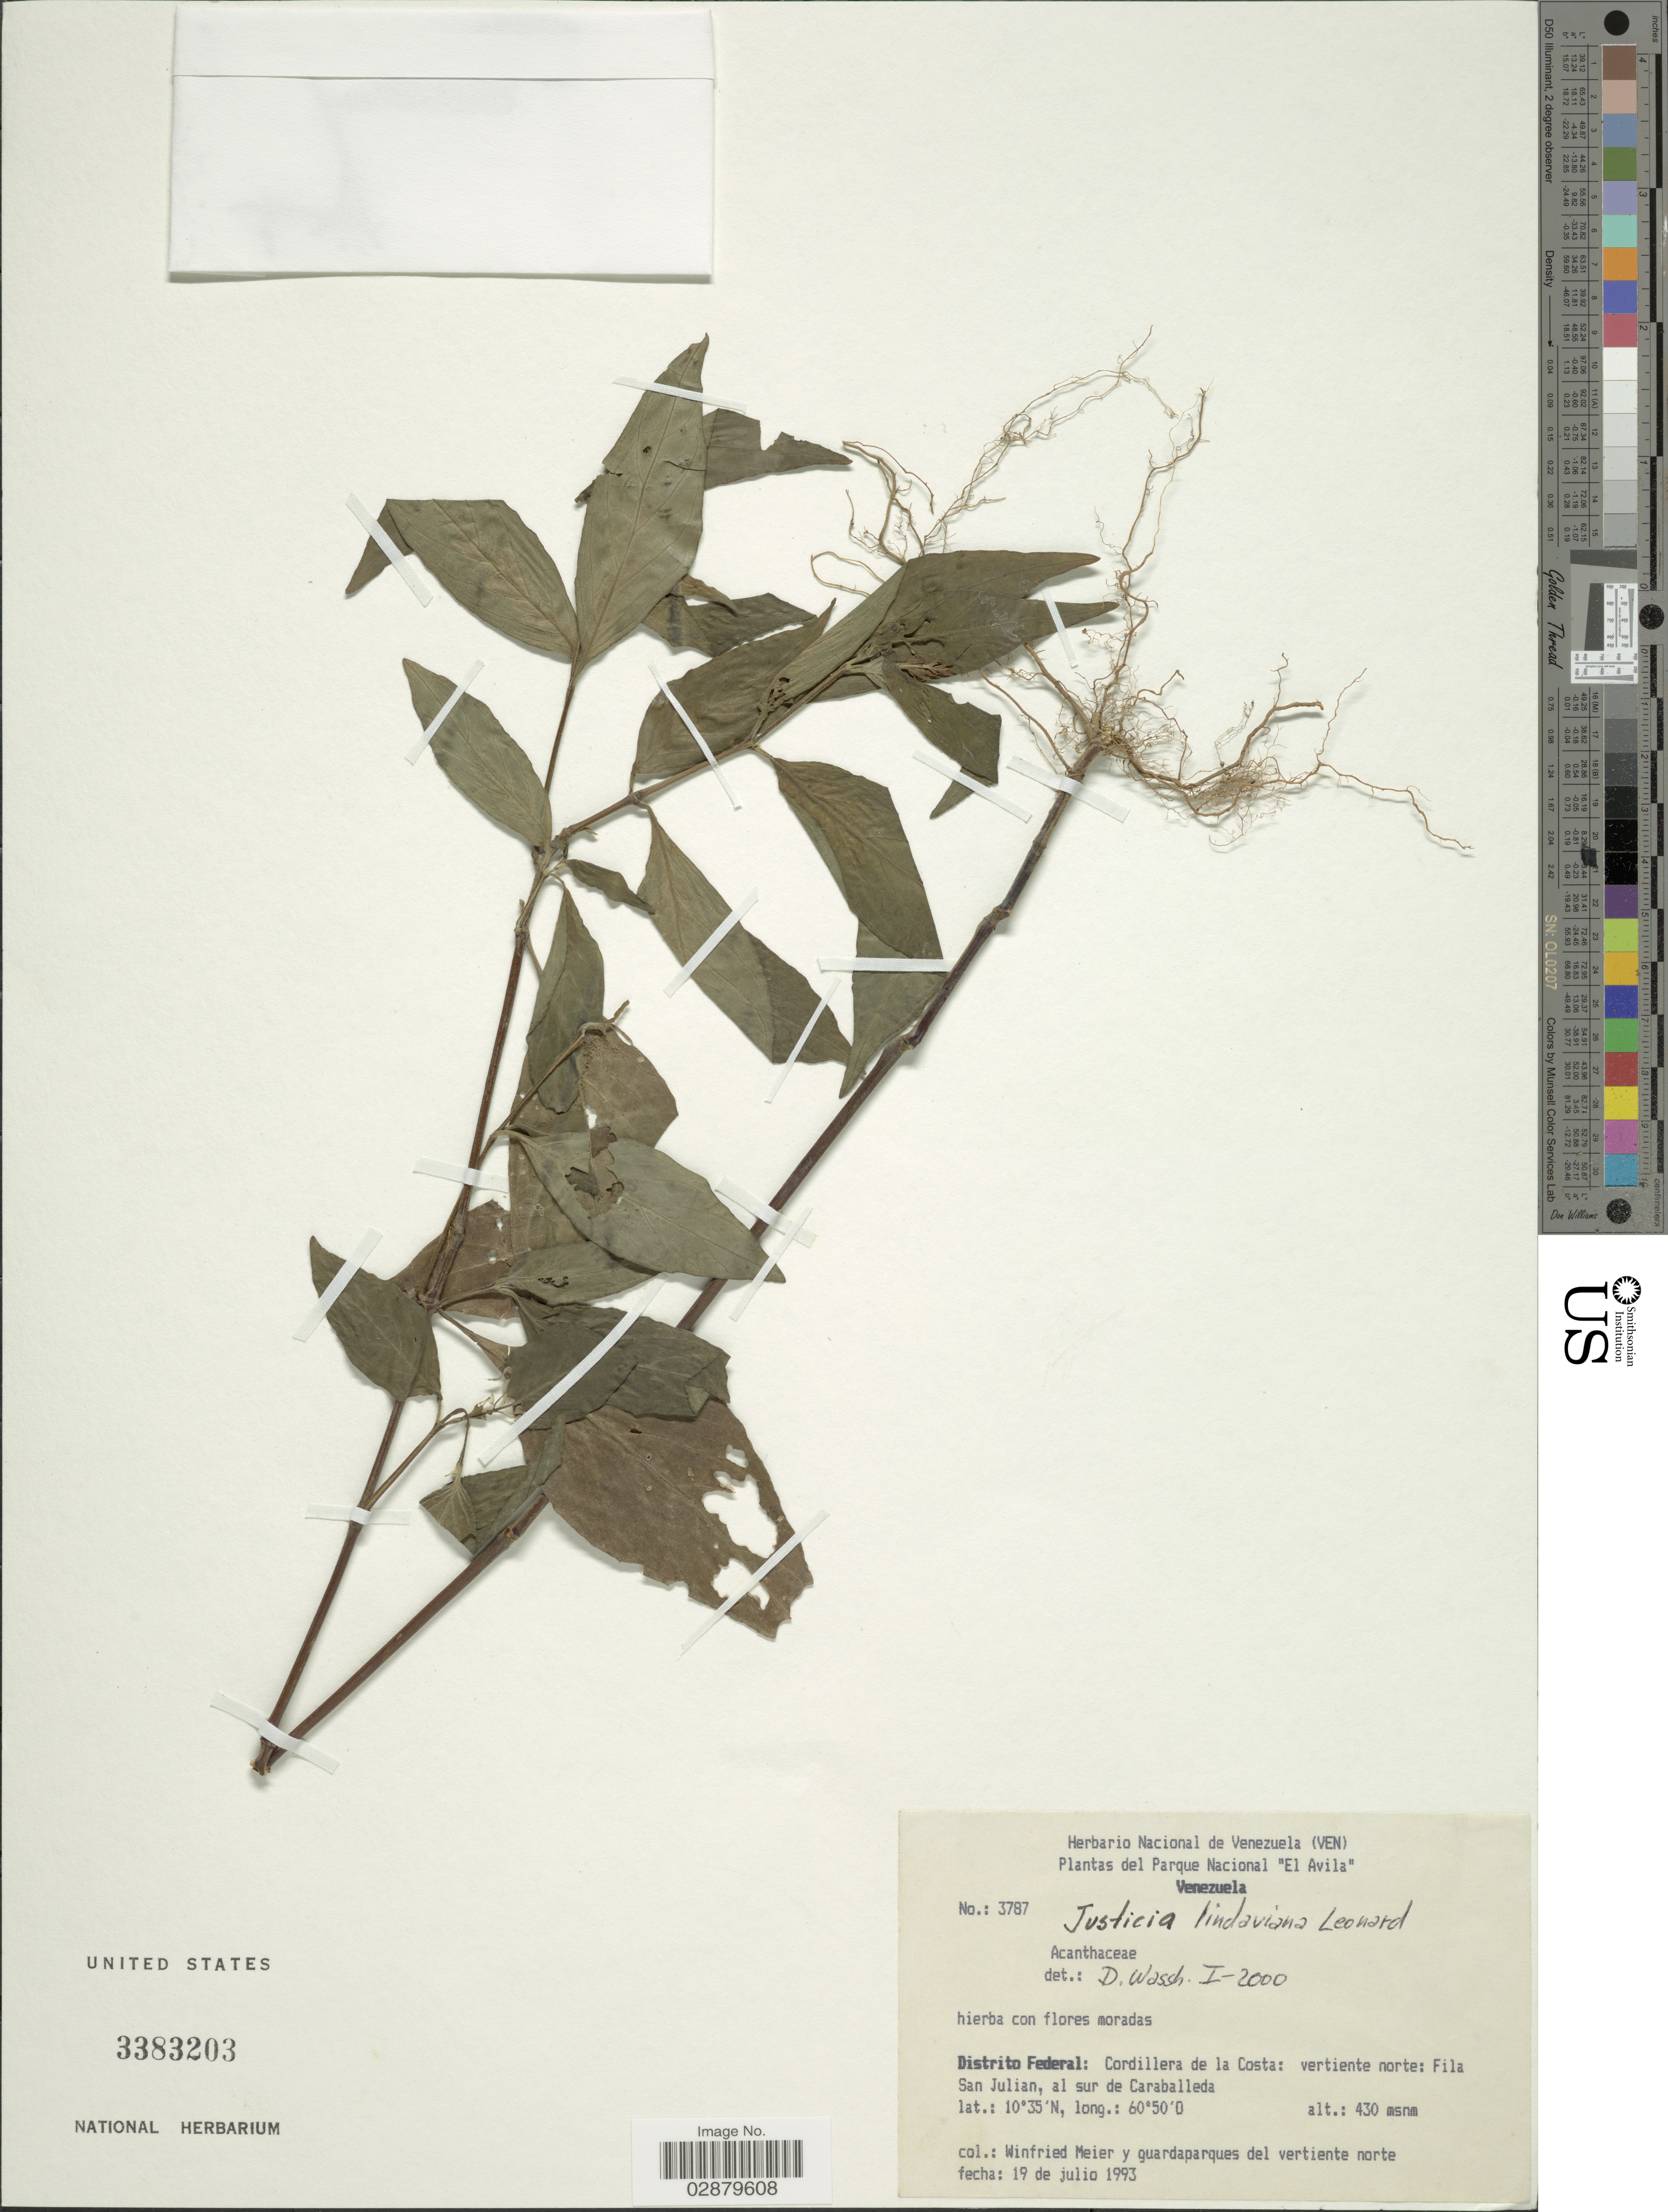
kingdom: Plantae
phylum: Tracheophyta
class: Magnoliopsida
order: Lamiales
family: Acanthaceae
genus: Justicia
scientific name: Justicia lindaviana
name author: Leonard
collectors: W. Meier & Guardaparques del vertiente norte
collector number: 3787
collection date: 1993-07-19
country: Venezuela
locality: Distrito Federal: Cordillera de la Costa: vertiente norte: Fila San Julian, al sur de Carballeda.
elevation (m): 430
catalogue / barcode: US 3383203